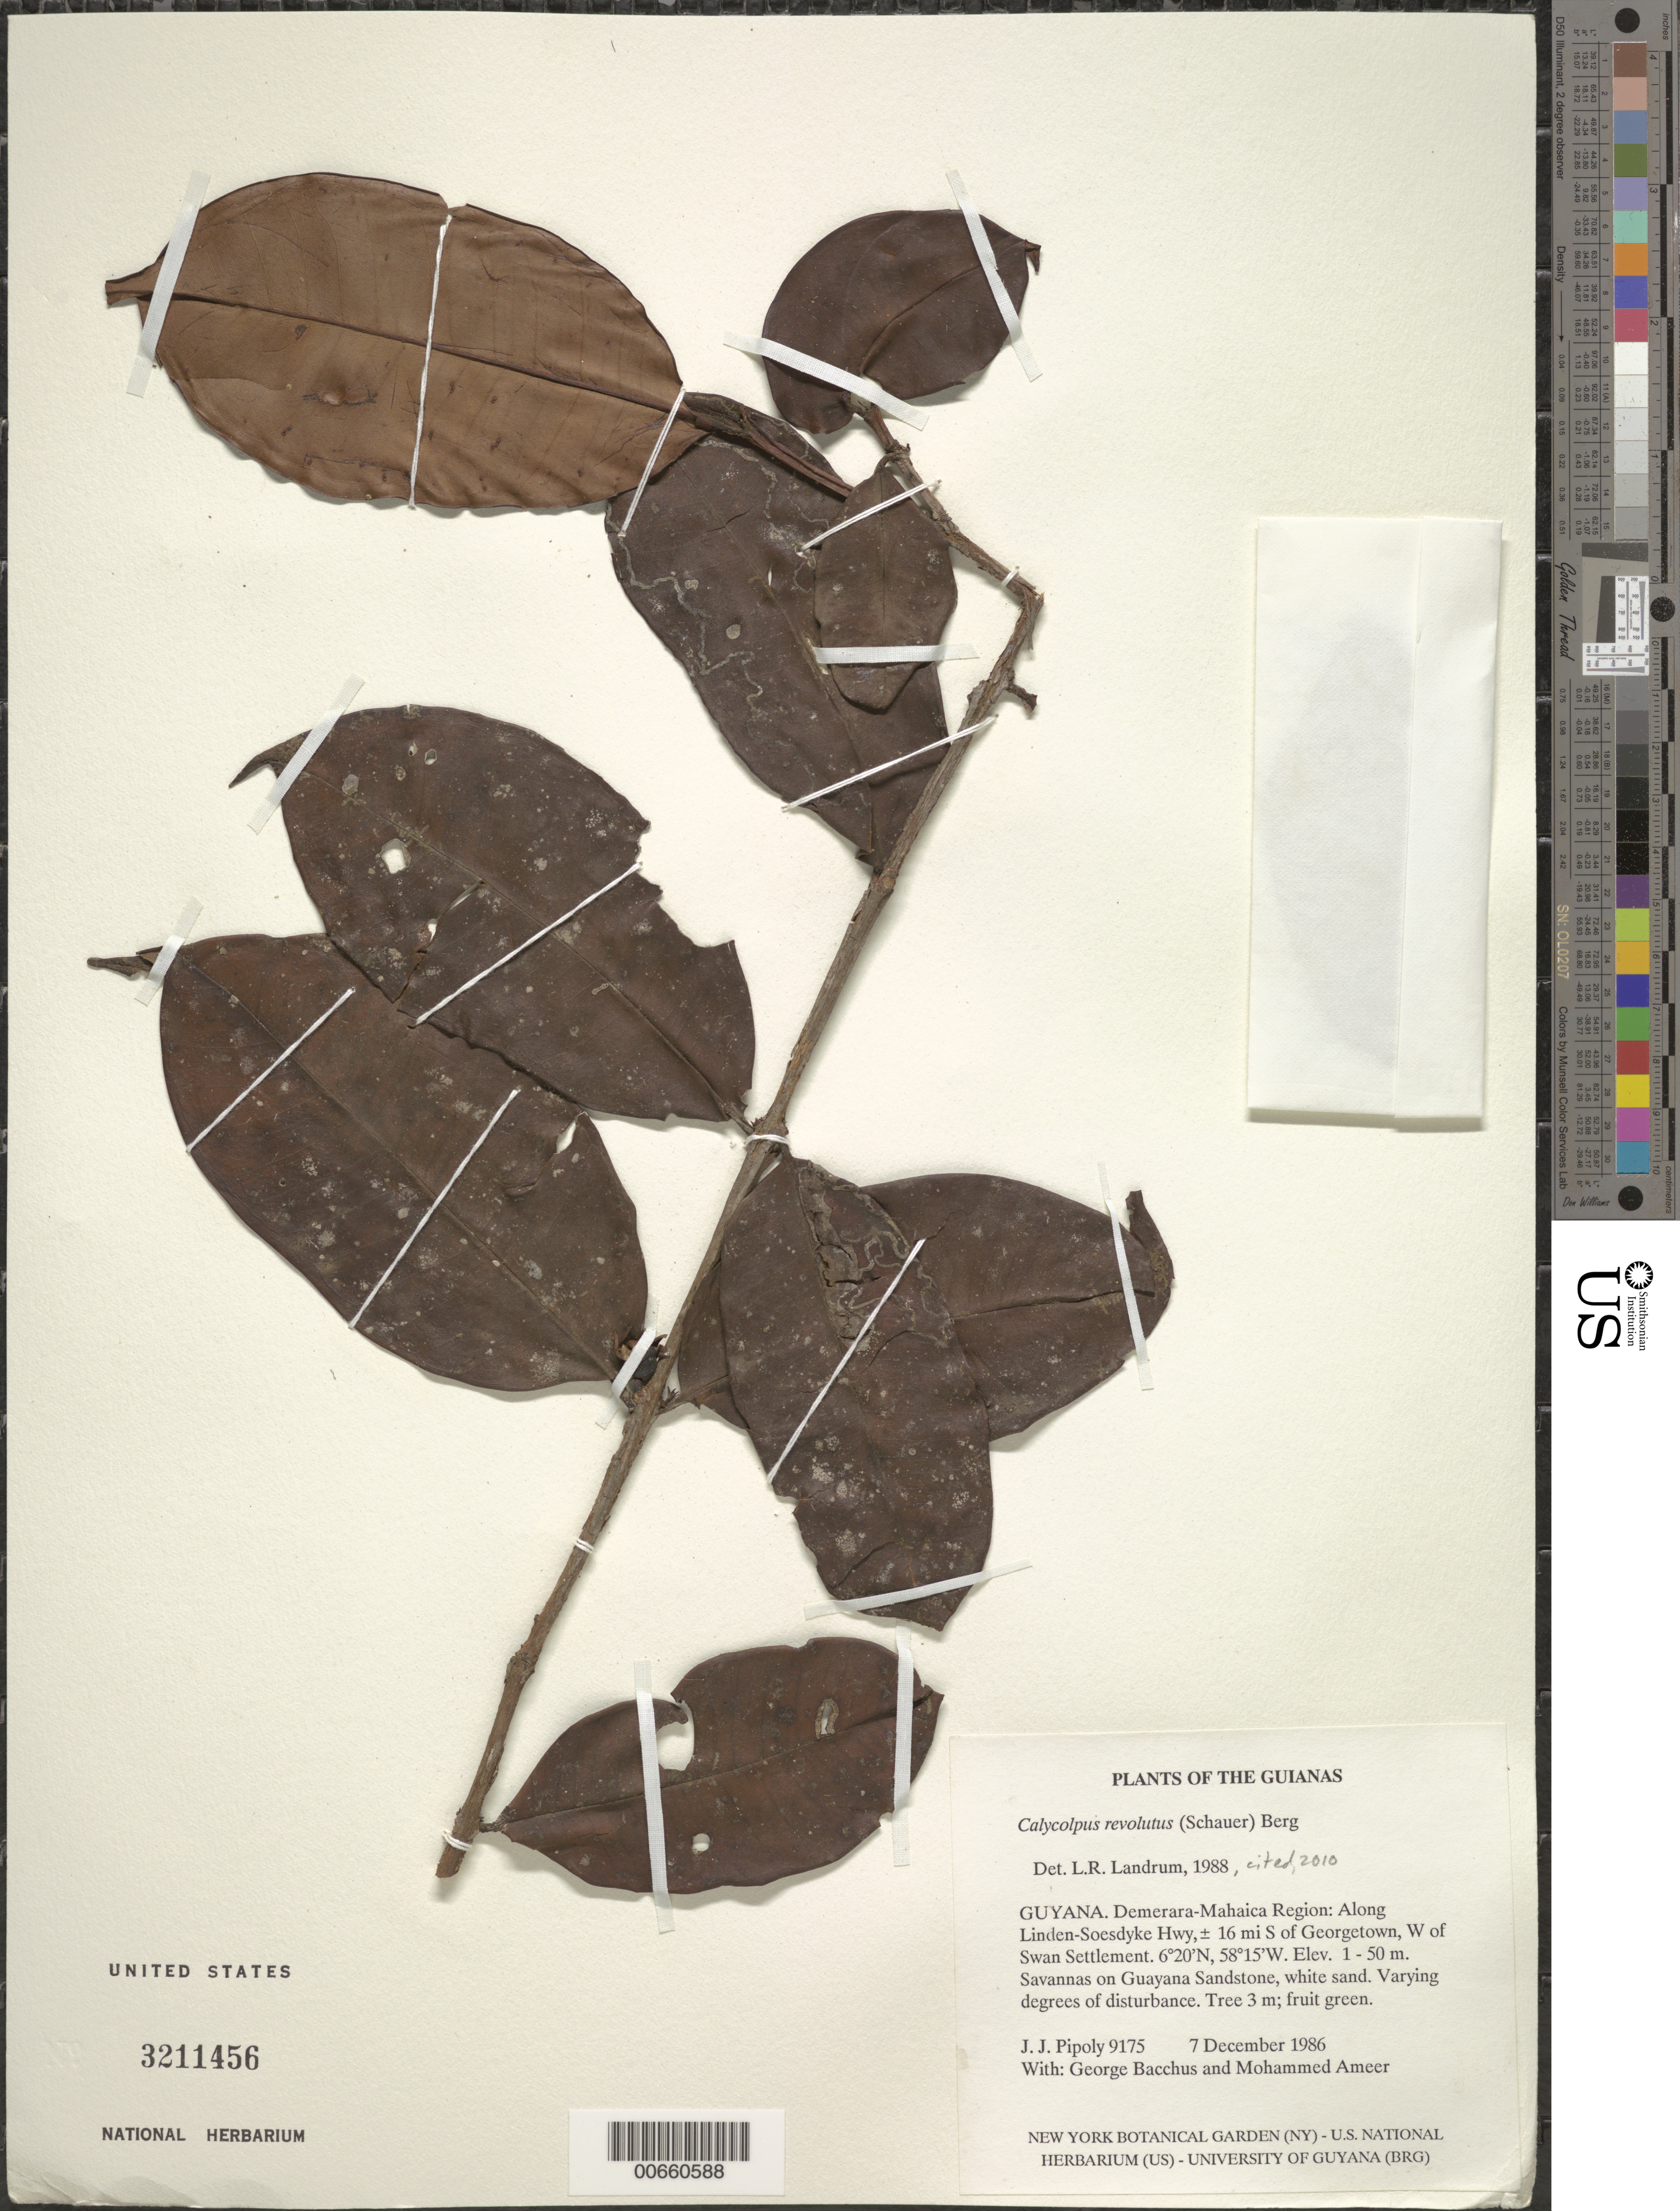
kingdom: Plantae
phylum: Tracheophyta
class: Magnoliopsida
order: Myrtales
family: Myrtaceae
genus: Calycolpus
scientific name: Calycolpus revolutus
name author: (Schauer) O. Berg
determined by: Landrum, L. R.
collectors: J. J. Pipoly, G. Bacchus & M. Ameer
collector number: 9175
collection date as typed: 7 December 1986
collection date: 1986-12-07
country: Guyana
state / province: Demerara-Mahaica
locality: Along Linden-Soesdyke Hwy,± 16 mi S of Georgetown, W of Swan Settlement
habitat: Savannas on Guayana Sandstone, white sand. Varying degrees of disturbance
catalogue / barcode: US 3211456